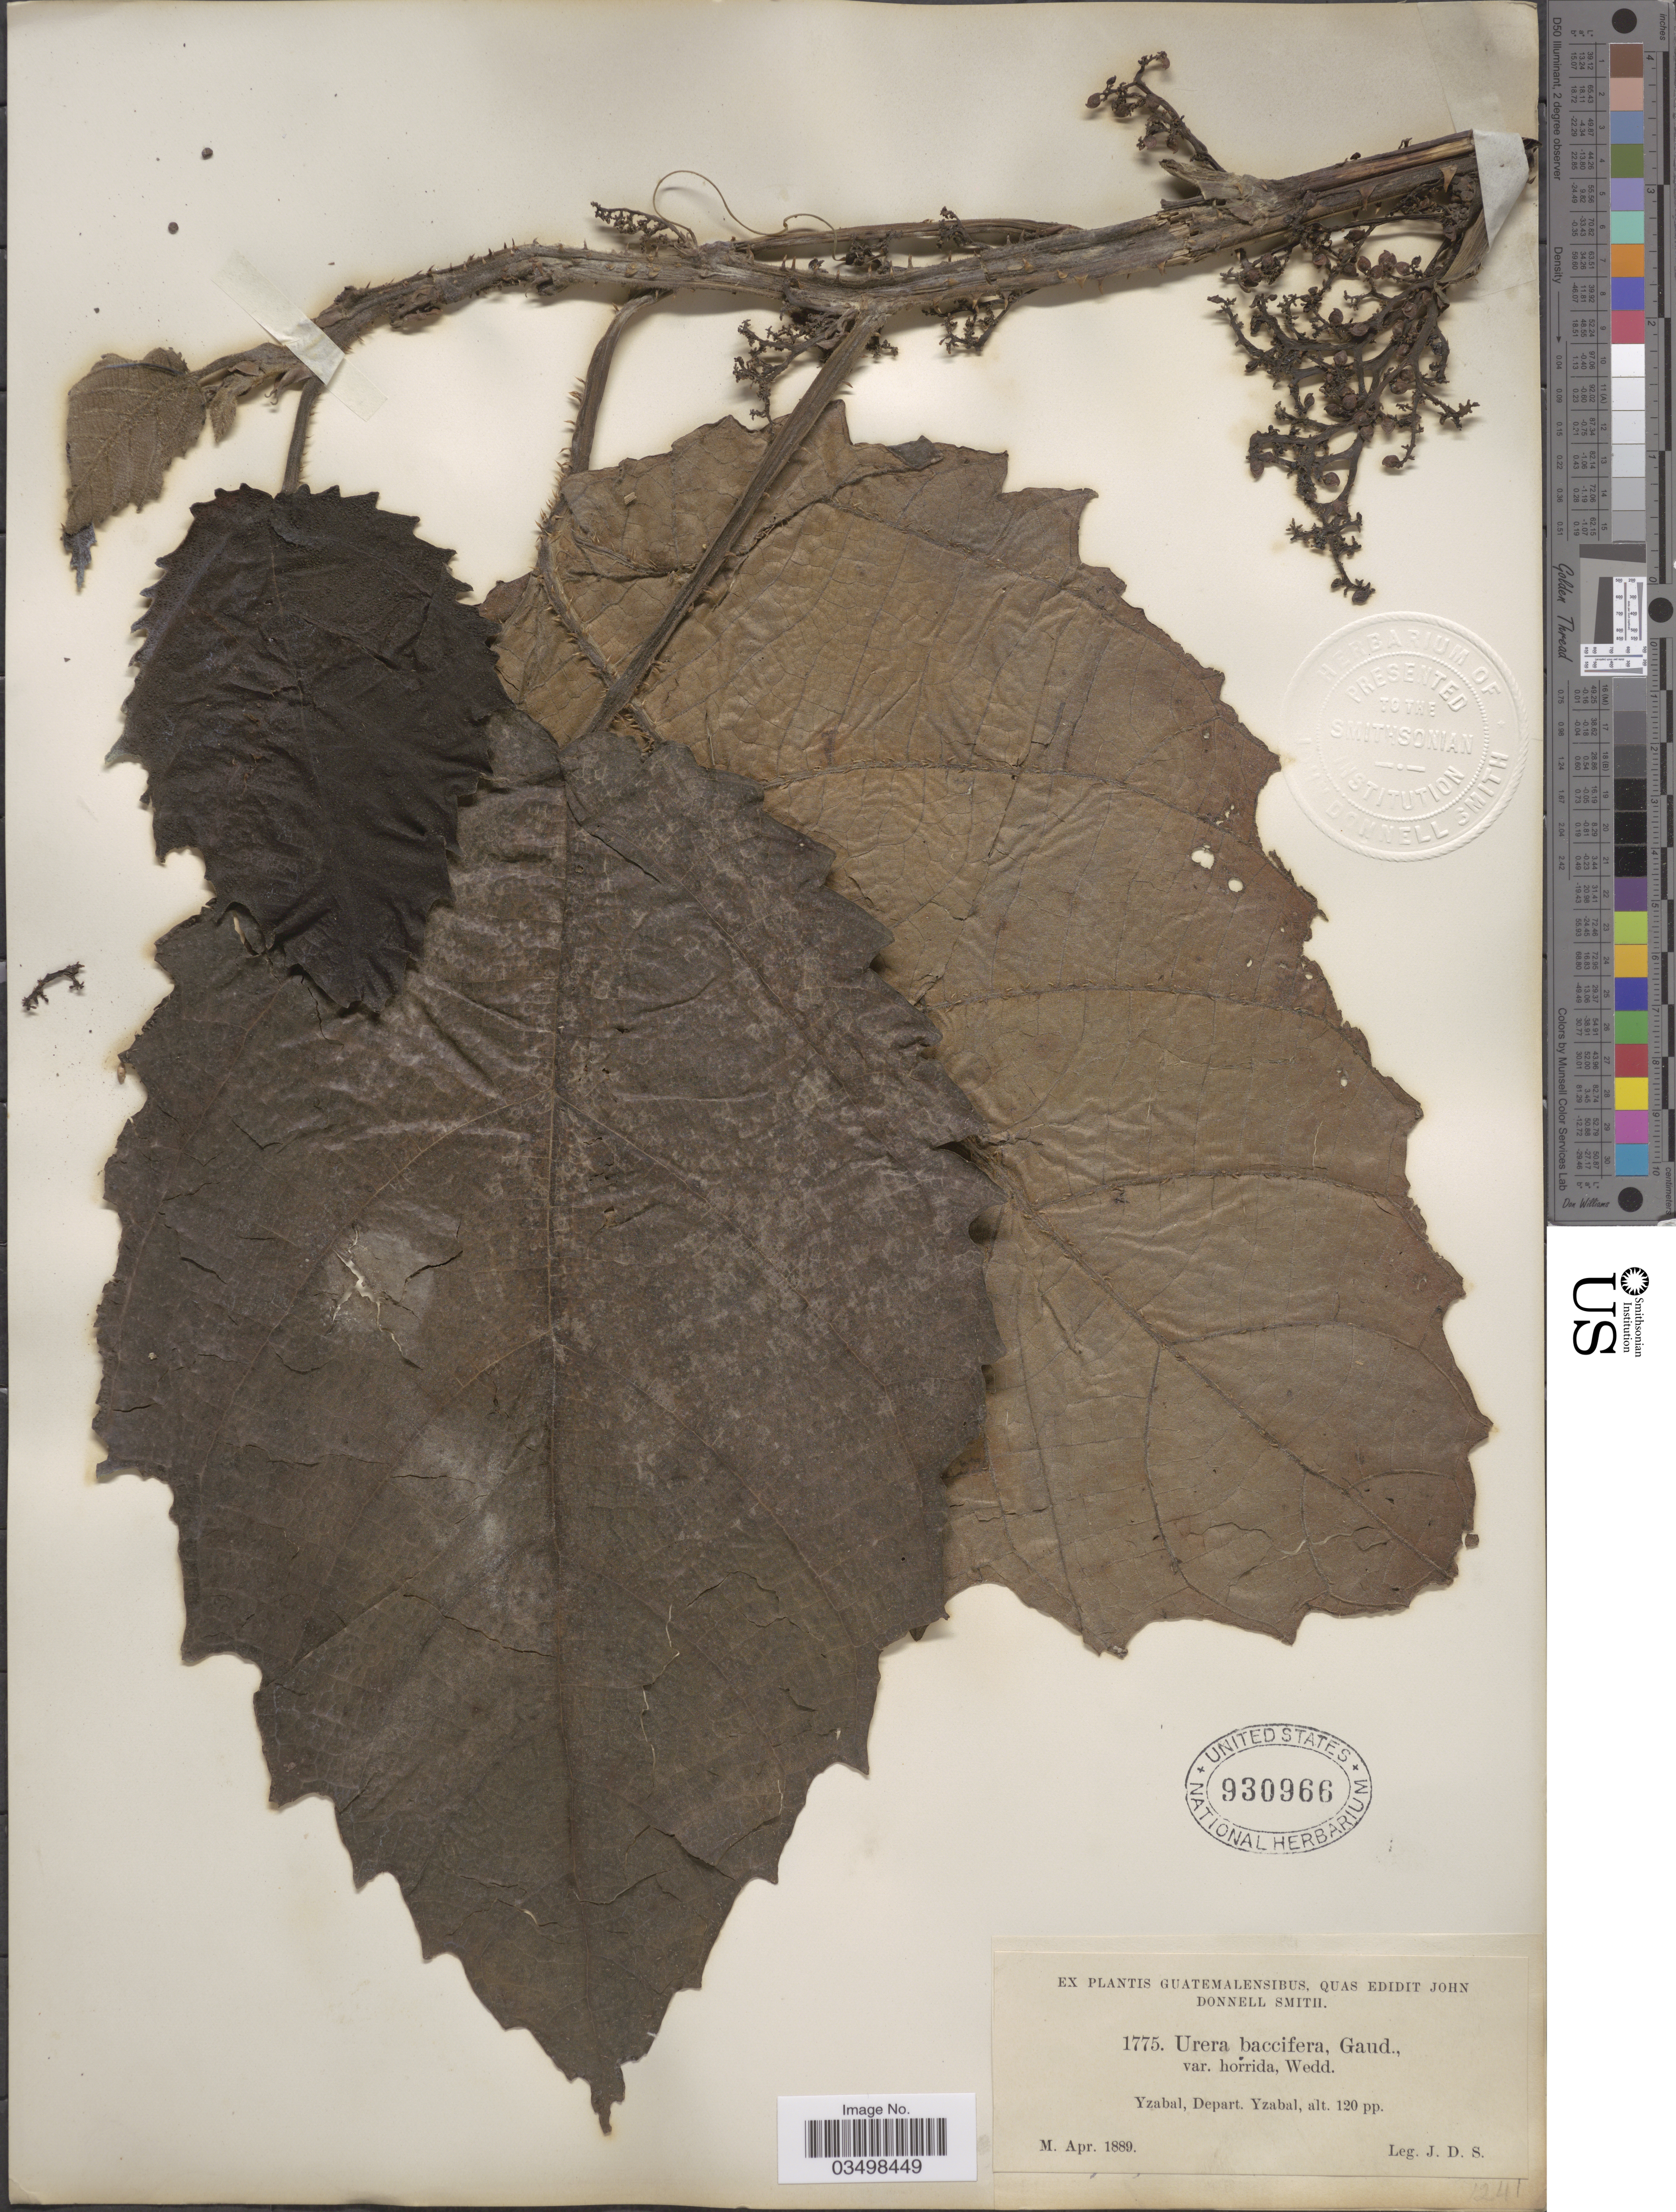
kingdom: Plantae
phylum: Tracheophyta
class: Magnoliopsida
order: Rosales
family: Urticaceae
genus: Urera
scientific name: Urera baccifera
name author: (L.) Gaudich. ex Wedd.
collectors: J. Donnell Smith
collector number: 1775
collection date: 1889-04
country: Guatemala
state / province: Izabal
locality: Yzabal, Depart. Yzabal.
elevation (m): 37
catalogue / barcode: US 930966